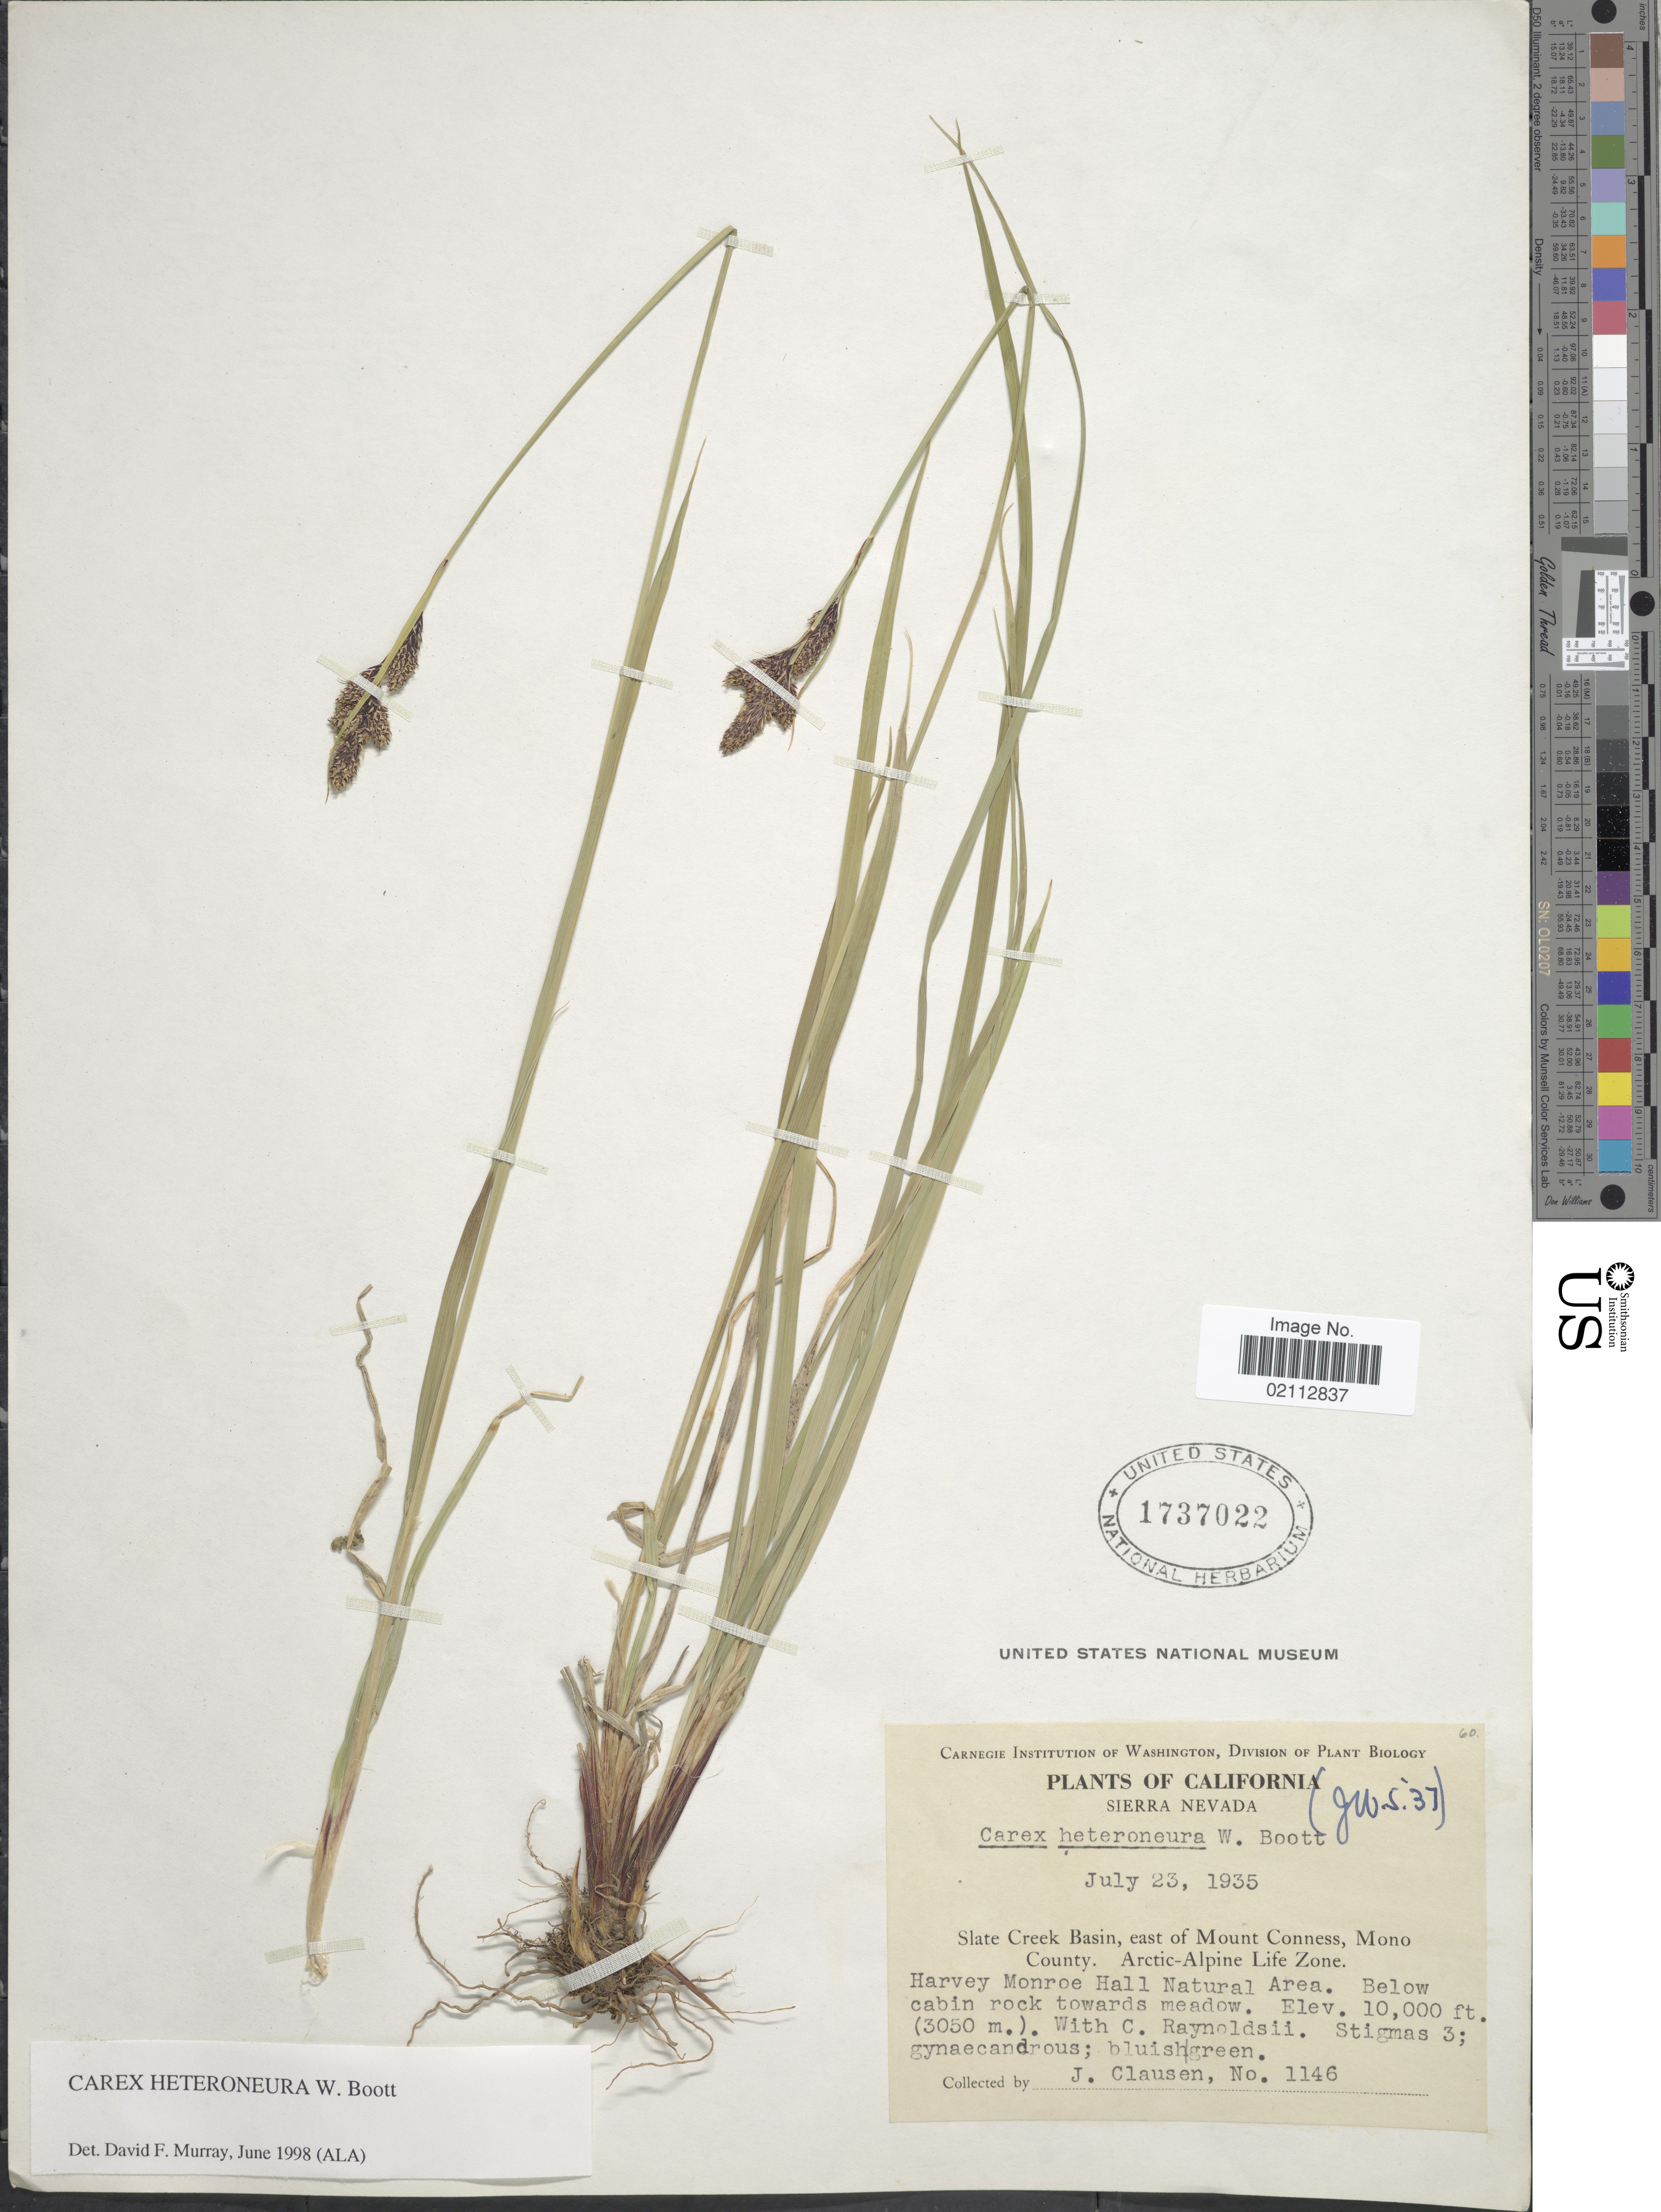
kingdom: Plantae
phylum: Tracheophyta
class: Liliopsida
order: Poales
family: Cyperaceae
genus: Carex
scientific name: Carex heteroneura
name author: S. Watson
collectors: J. Clausen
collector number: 1146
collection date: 1935-07-23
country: United States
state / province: California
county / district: Mono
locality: Sierra Nevada. Slate Creek Basin, east of Mount Conness, Mono County. Arctic-Alpine Life Zone. Harvey Monroe Hall Natural Area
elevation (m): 3048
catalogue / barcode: US 1737022